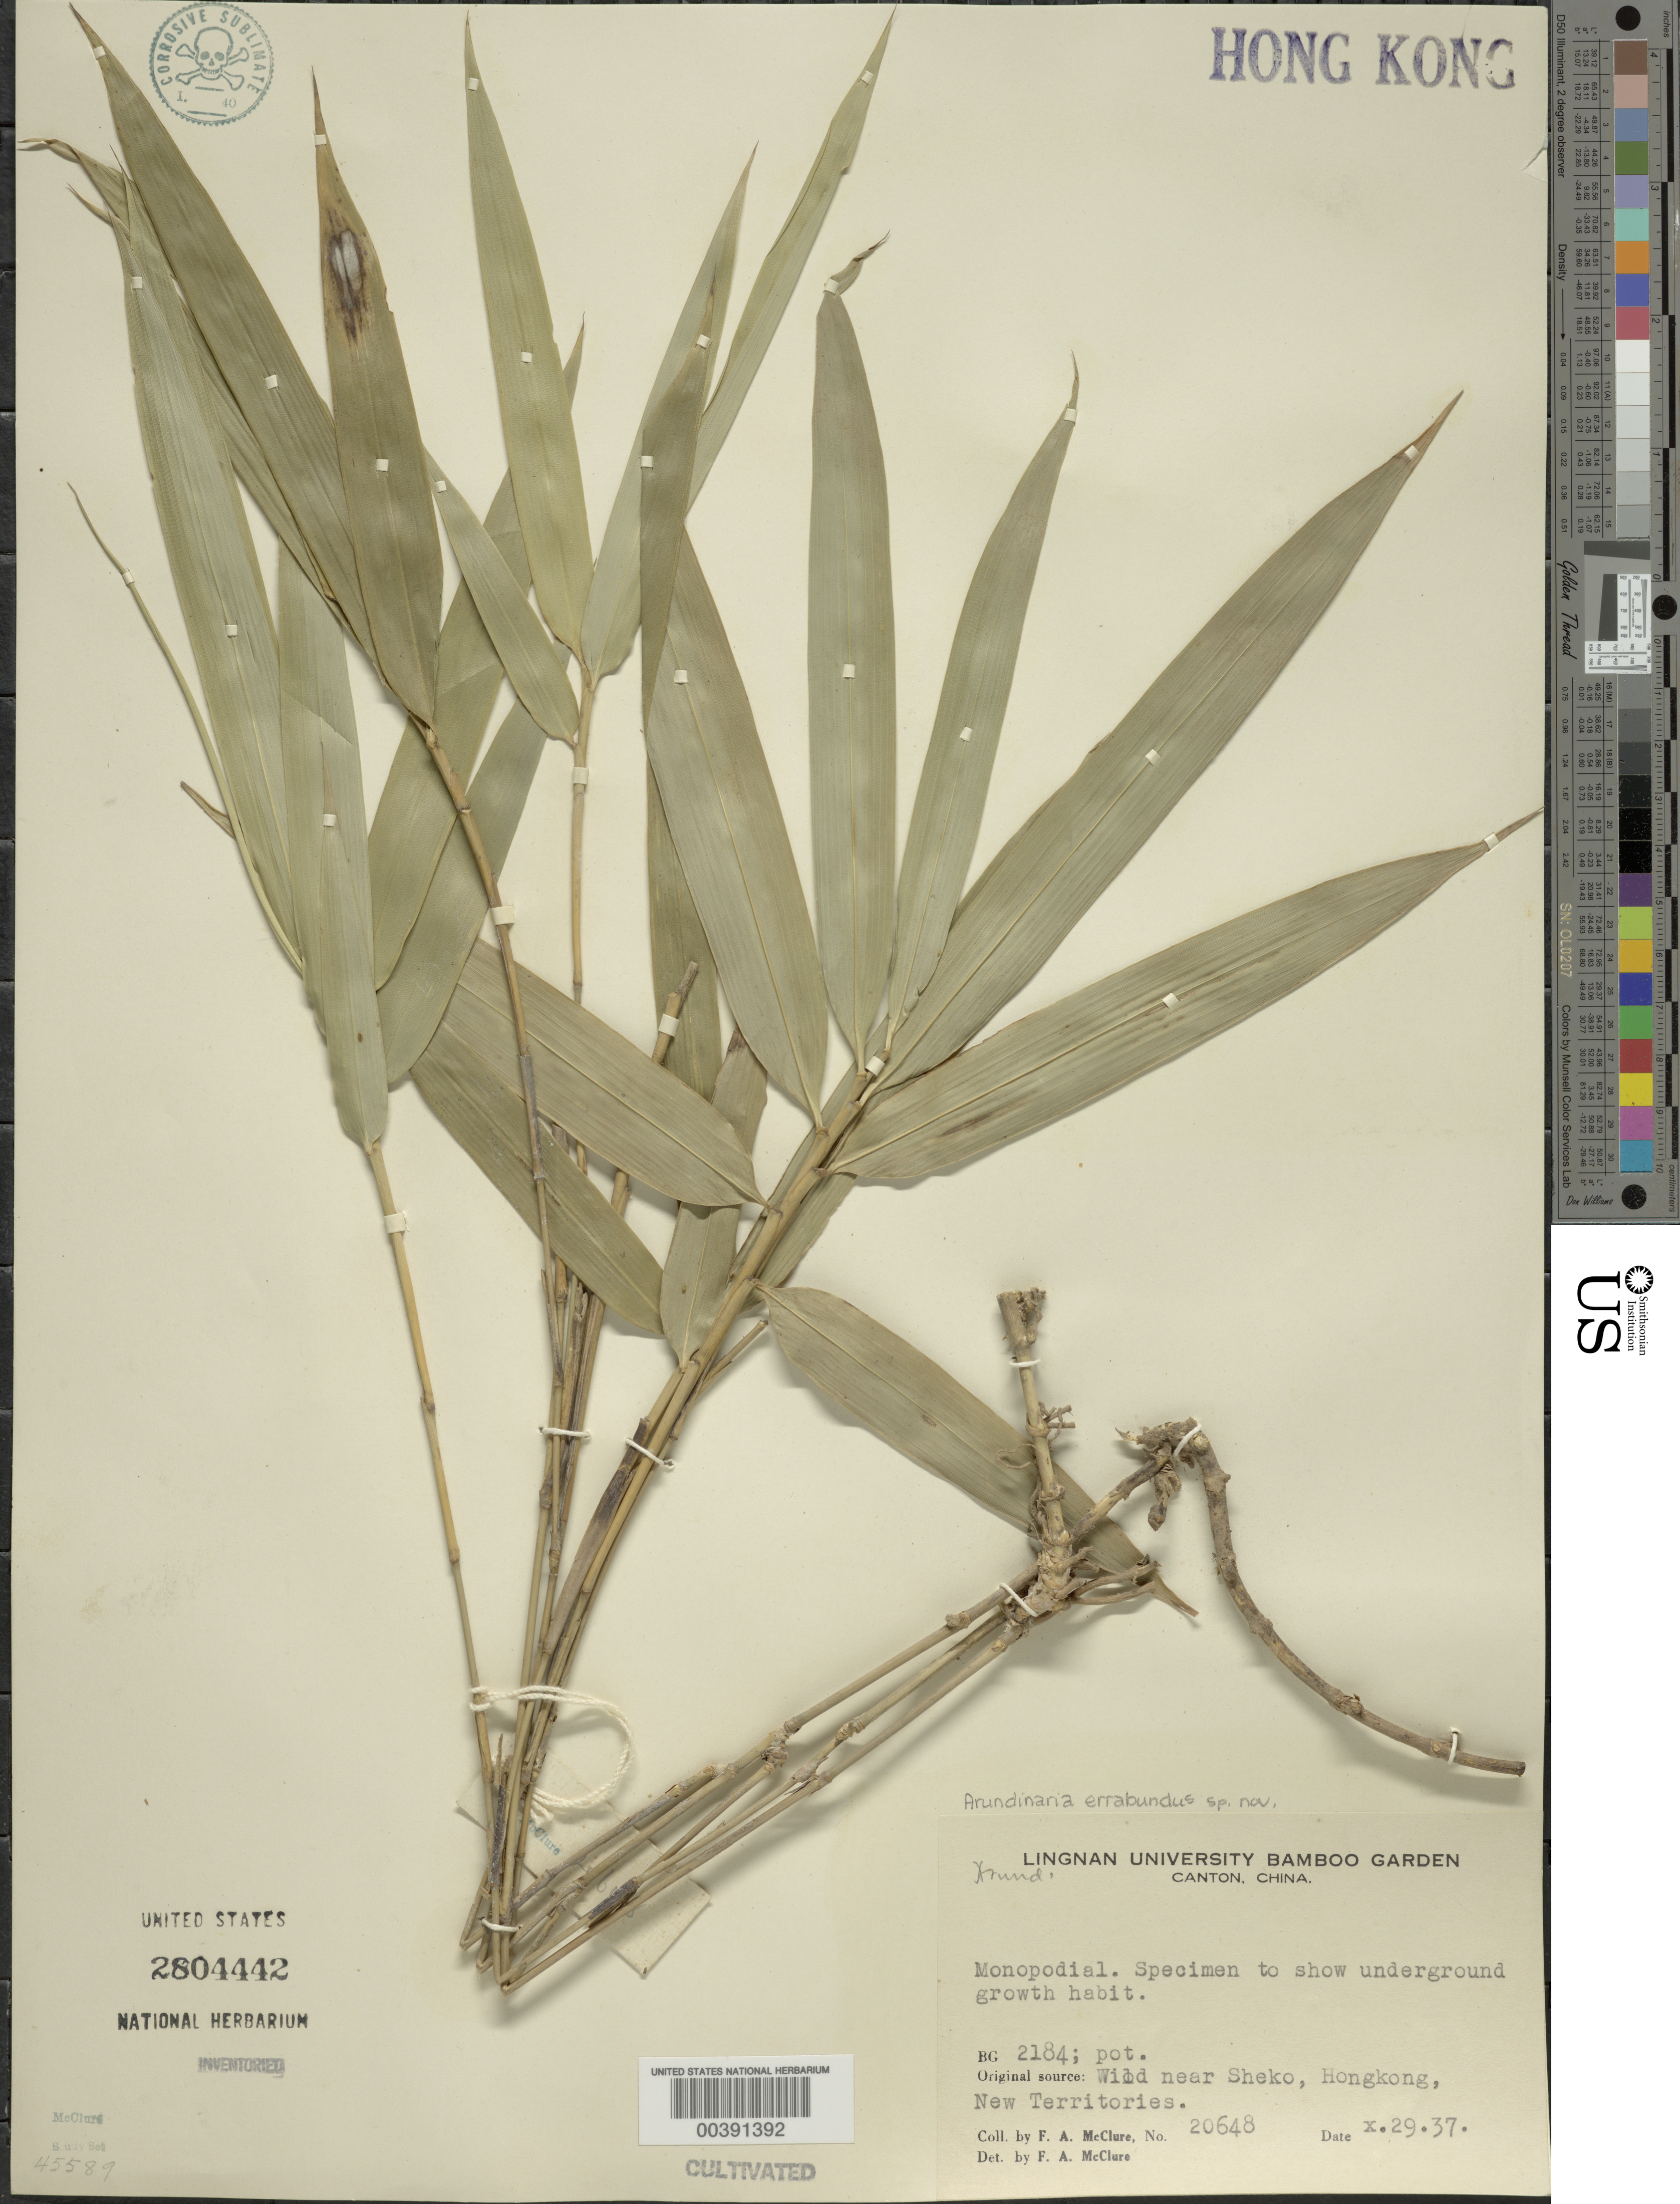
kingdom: Plantae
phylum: Tracheophyta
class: Liliopsida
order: Poales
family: Poaceae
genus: Arundinaria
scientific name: Arundinaria sp.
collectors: F. A. McClure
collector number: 20648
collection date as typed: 29 Oct 1937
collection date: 1937-10-29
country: China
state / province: Guangdong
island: Honam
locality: Lingnan univ. bg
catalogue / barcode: US 2804442